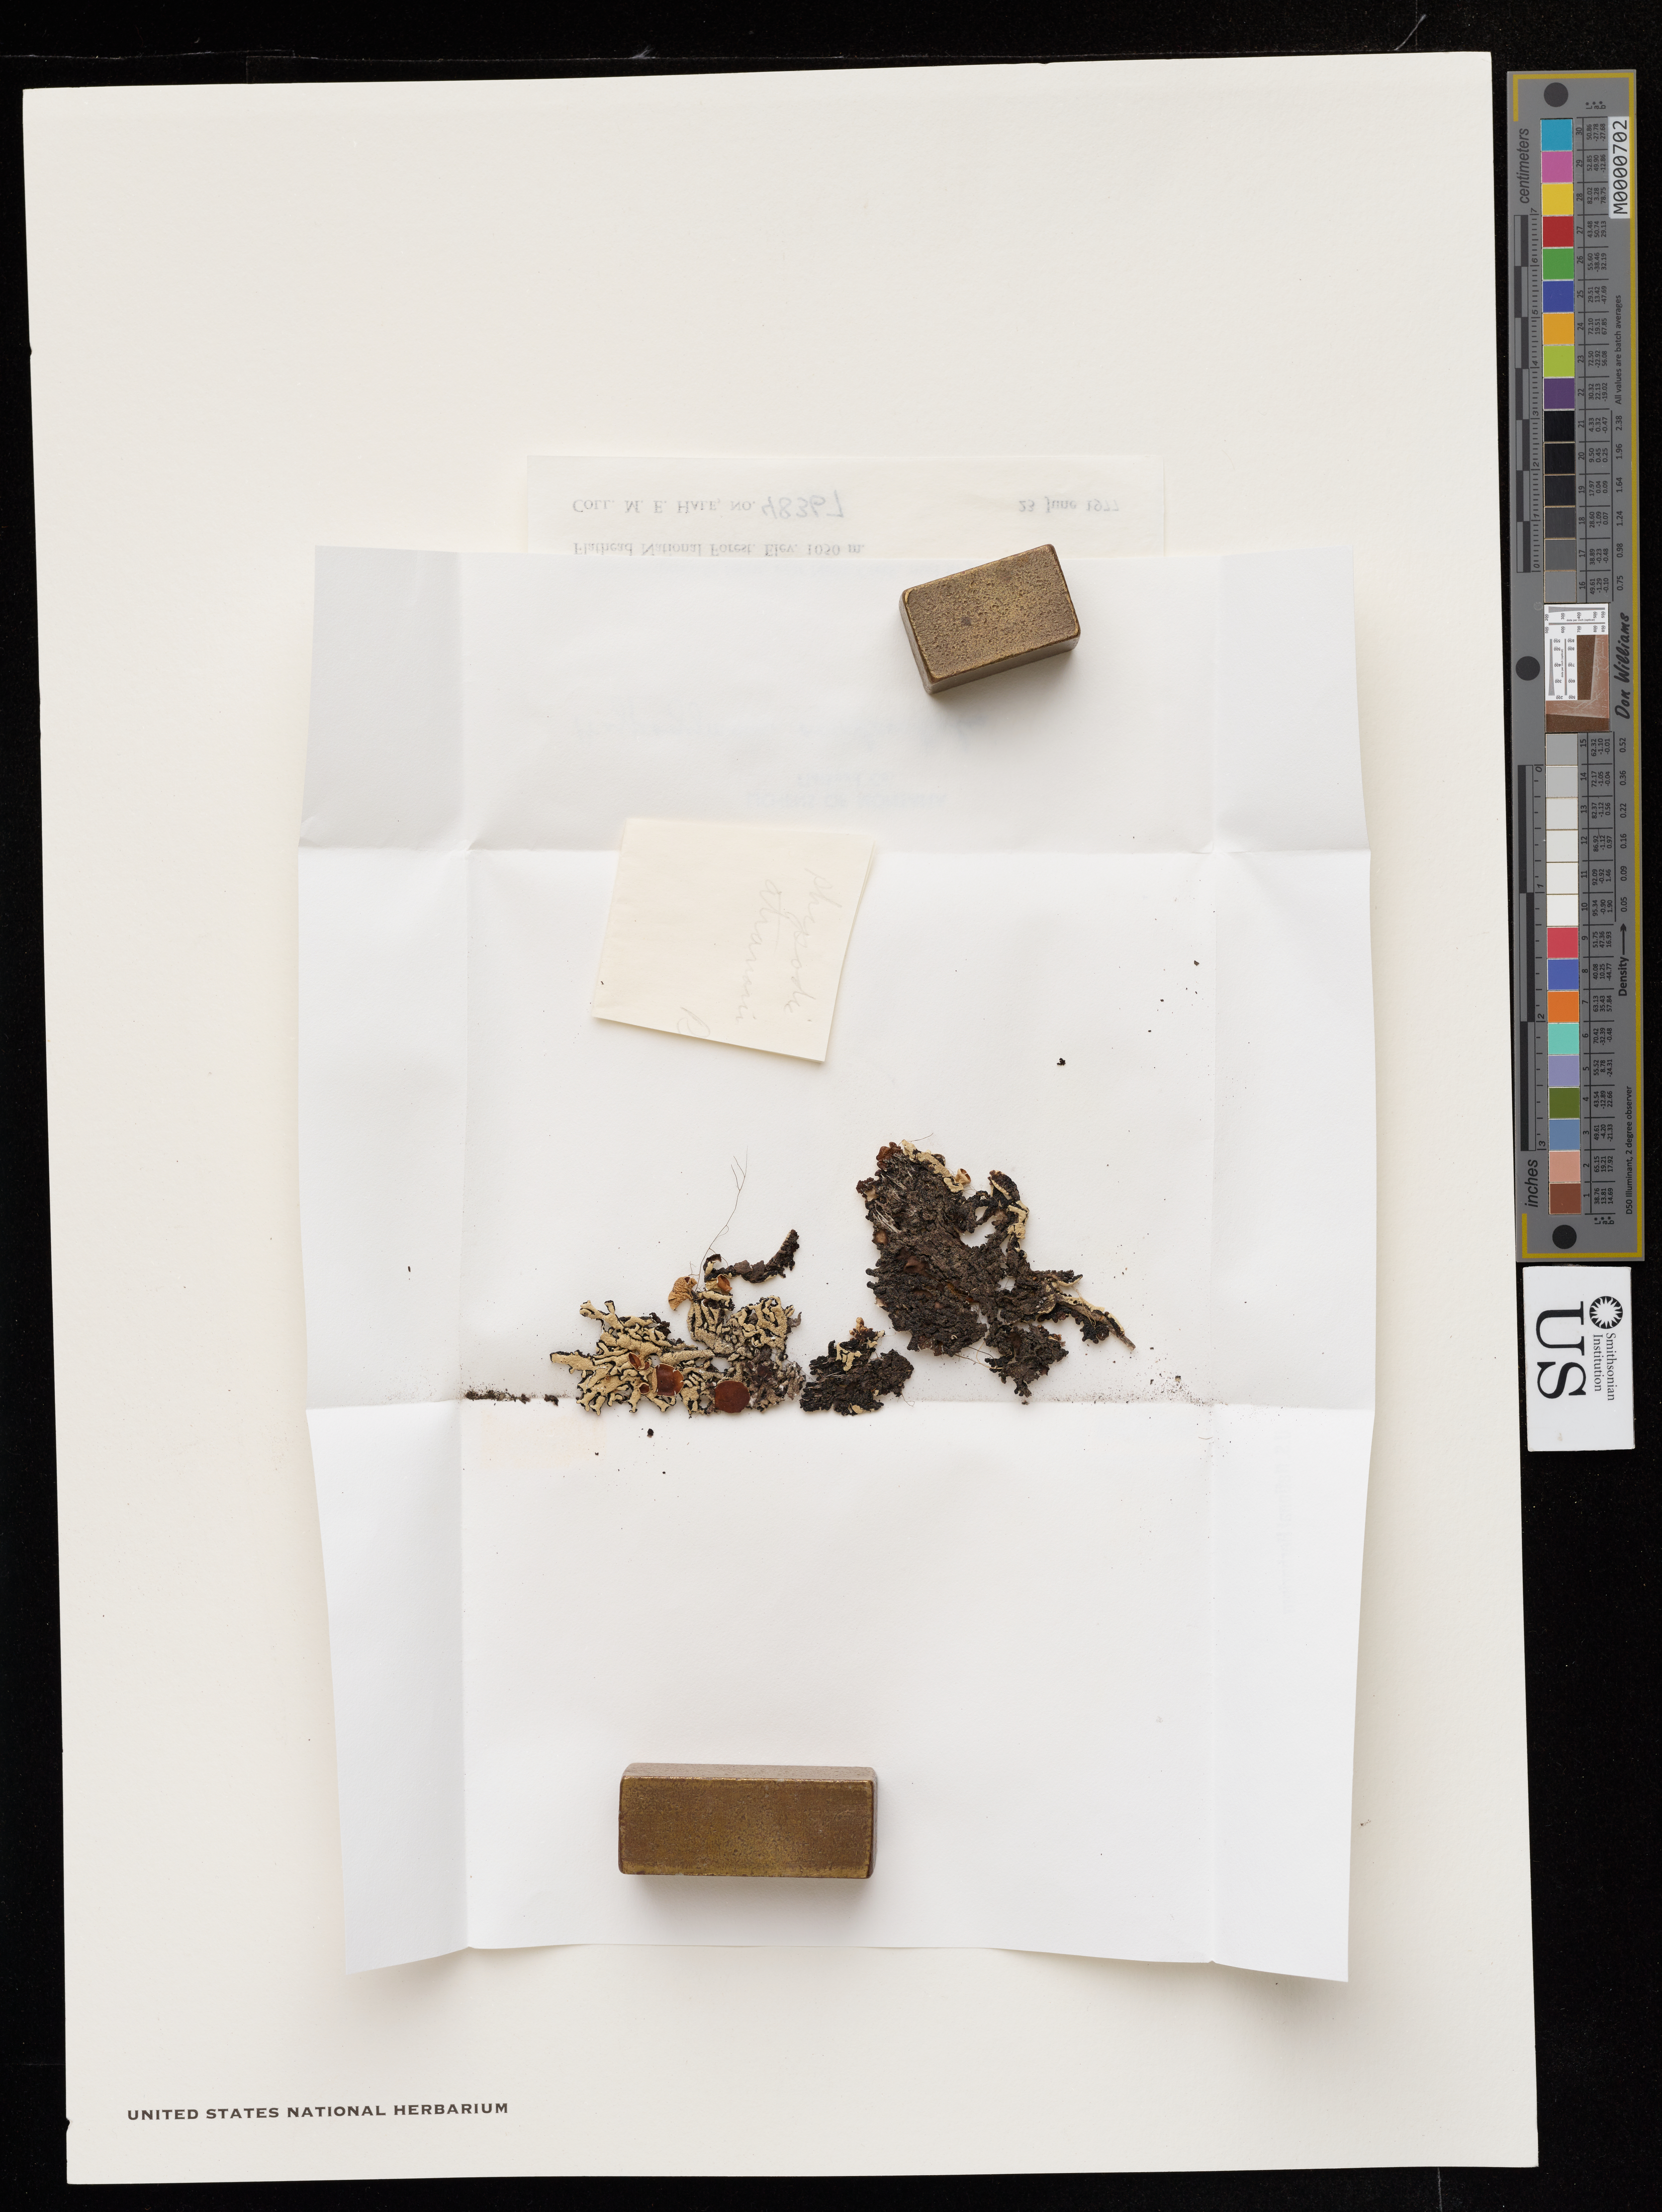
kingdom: Fungi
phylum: Ascomycota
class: Lecanoromycetes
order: Lecanorales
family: Parmeliaceae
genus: Hypogymnia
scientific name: Hypogymnia occidentalis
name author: L.H. Pike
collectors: M. Hale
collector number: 48367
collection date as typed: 23 Jun 1977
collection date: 1977-06-23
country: United States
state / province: Montana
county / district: Flathead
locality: Flathead nat. forest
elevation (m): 0